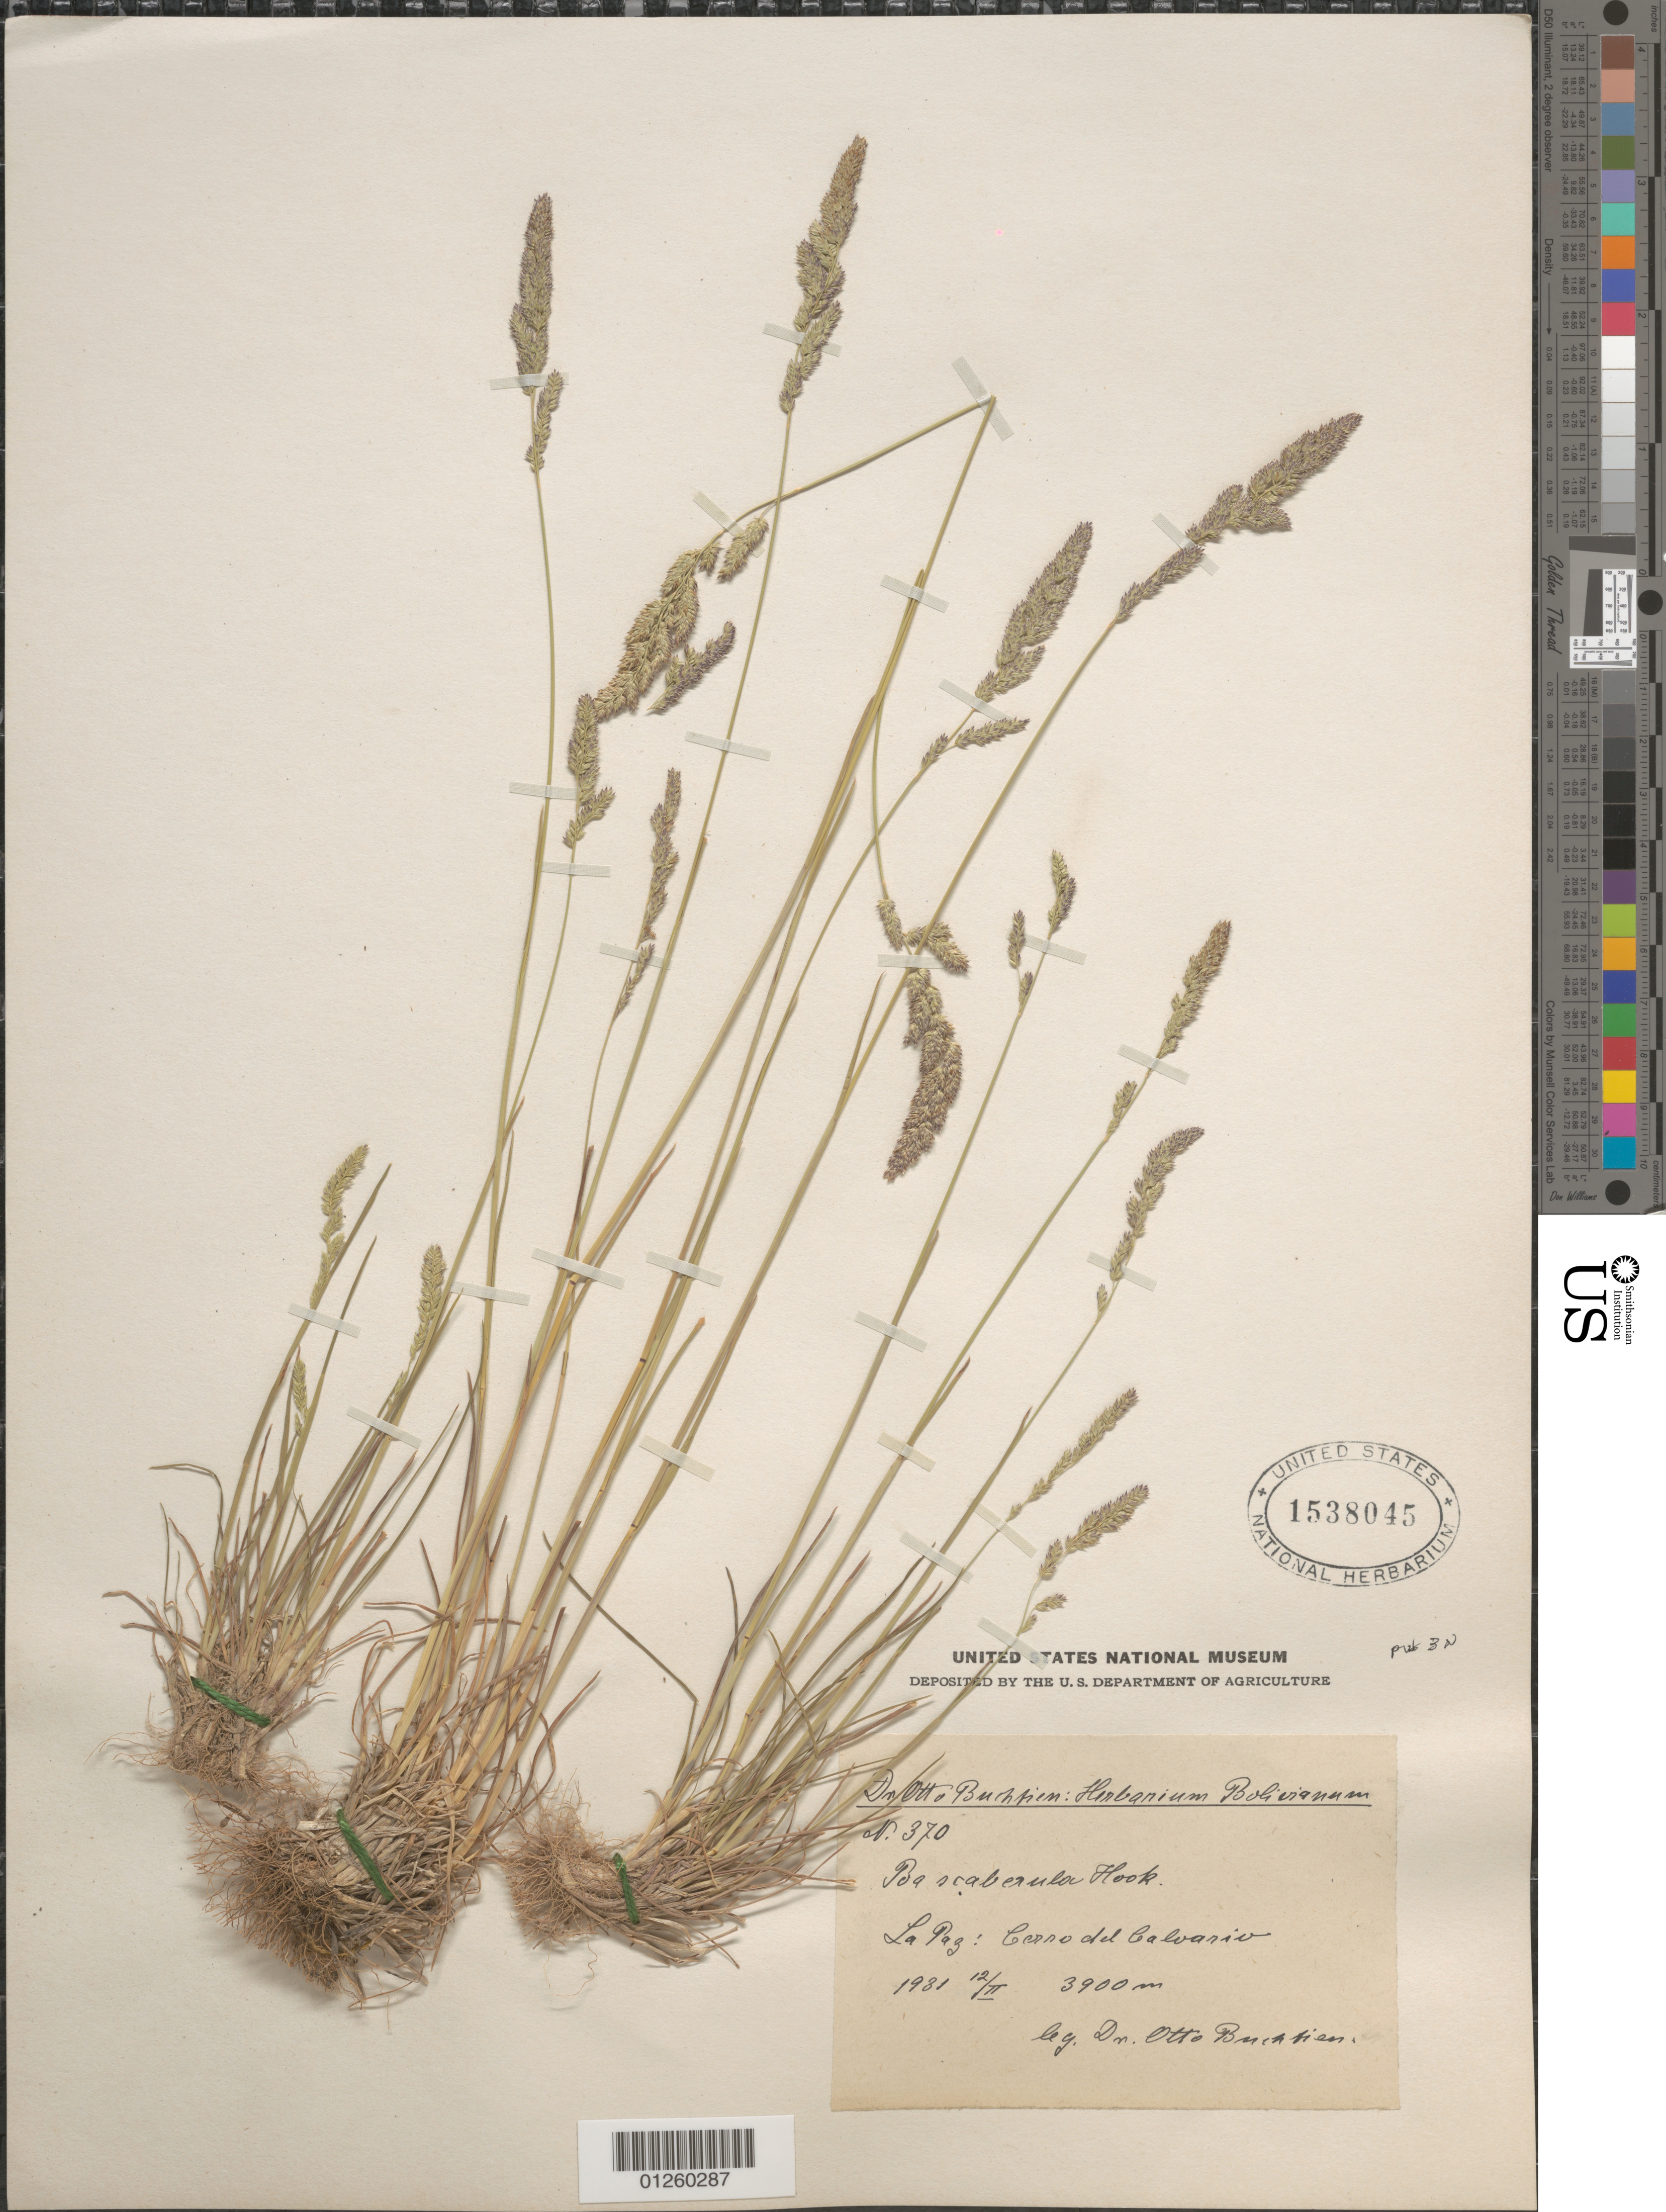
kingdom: Plantae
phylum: Tracheophyta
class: Liliopsida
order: Poales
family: Poaceae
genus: Poa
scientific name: Poa scaberula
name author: Hook. f.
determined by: Soreng, Robert J., Research Associate (BOT), Smithsonian Institution - National Museum of Natural History (UNITED STATES)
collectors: O. Buchtien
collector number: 370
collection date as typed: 1931 12/II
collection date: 1931-02-12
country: Bolivia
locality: Cerro del Calvario.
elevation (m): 3900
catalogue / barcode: US 1538045